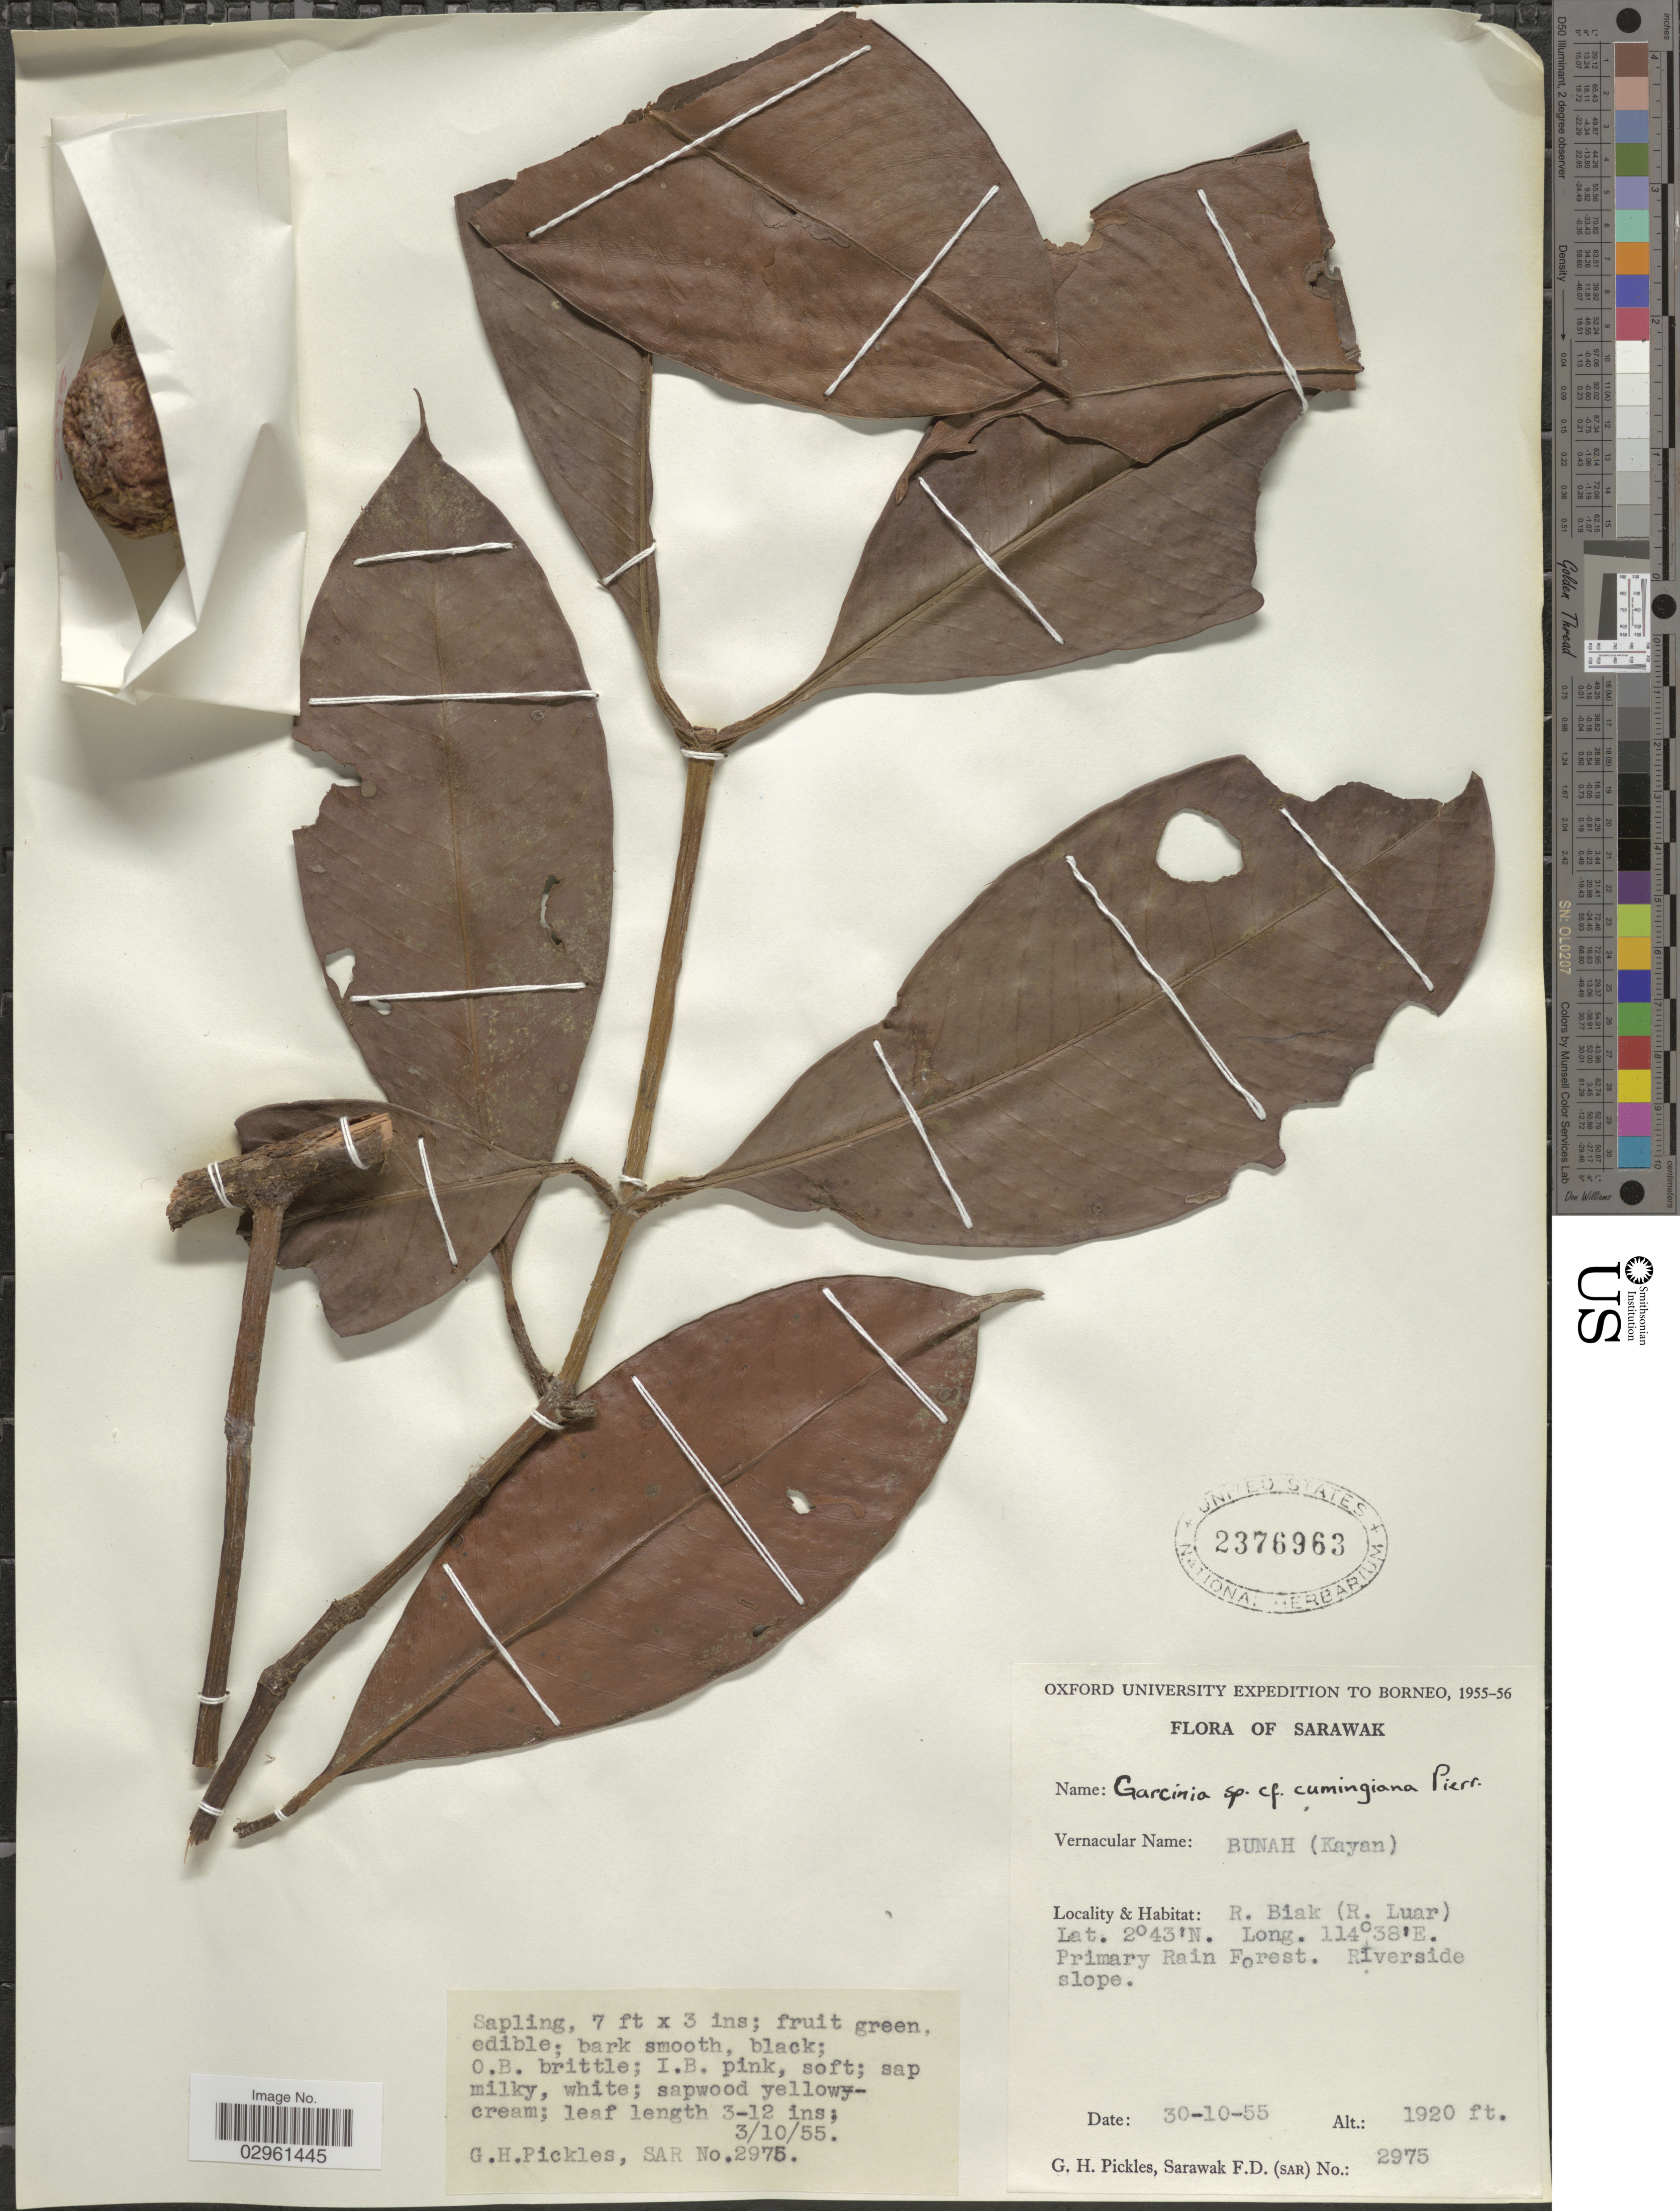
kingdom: Plantae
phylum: Tracheophyta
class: Magnoliopsida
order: Malpighiales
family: Clusiaceae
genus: Garcinia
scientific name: Garcinia cumingiana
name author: Pierre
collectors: G. Pickles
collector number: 2975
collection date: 1955-10-30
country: Malaysia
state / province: Sarawak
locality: Borneo. R. Biak (R. Luar) , Primary Rain Forest. Riverside slope.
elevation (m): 585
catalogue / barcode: US 2376963